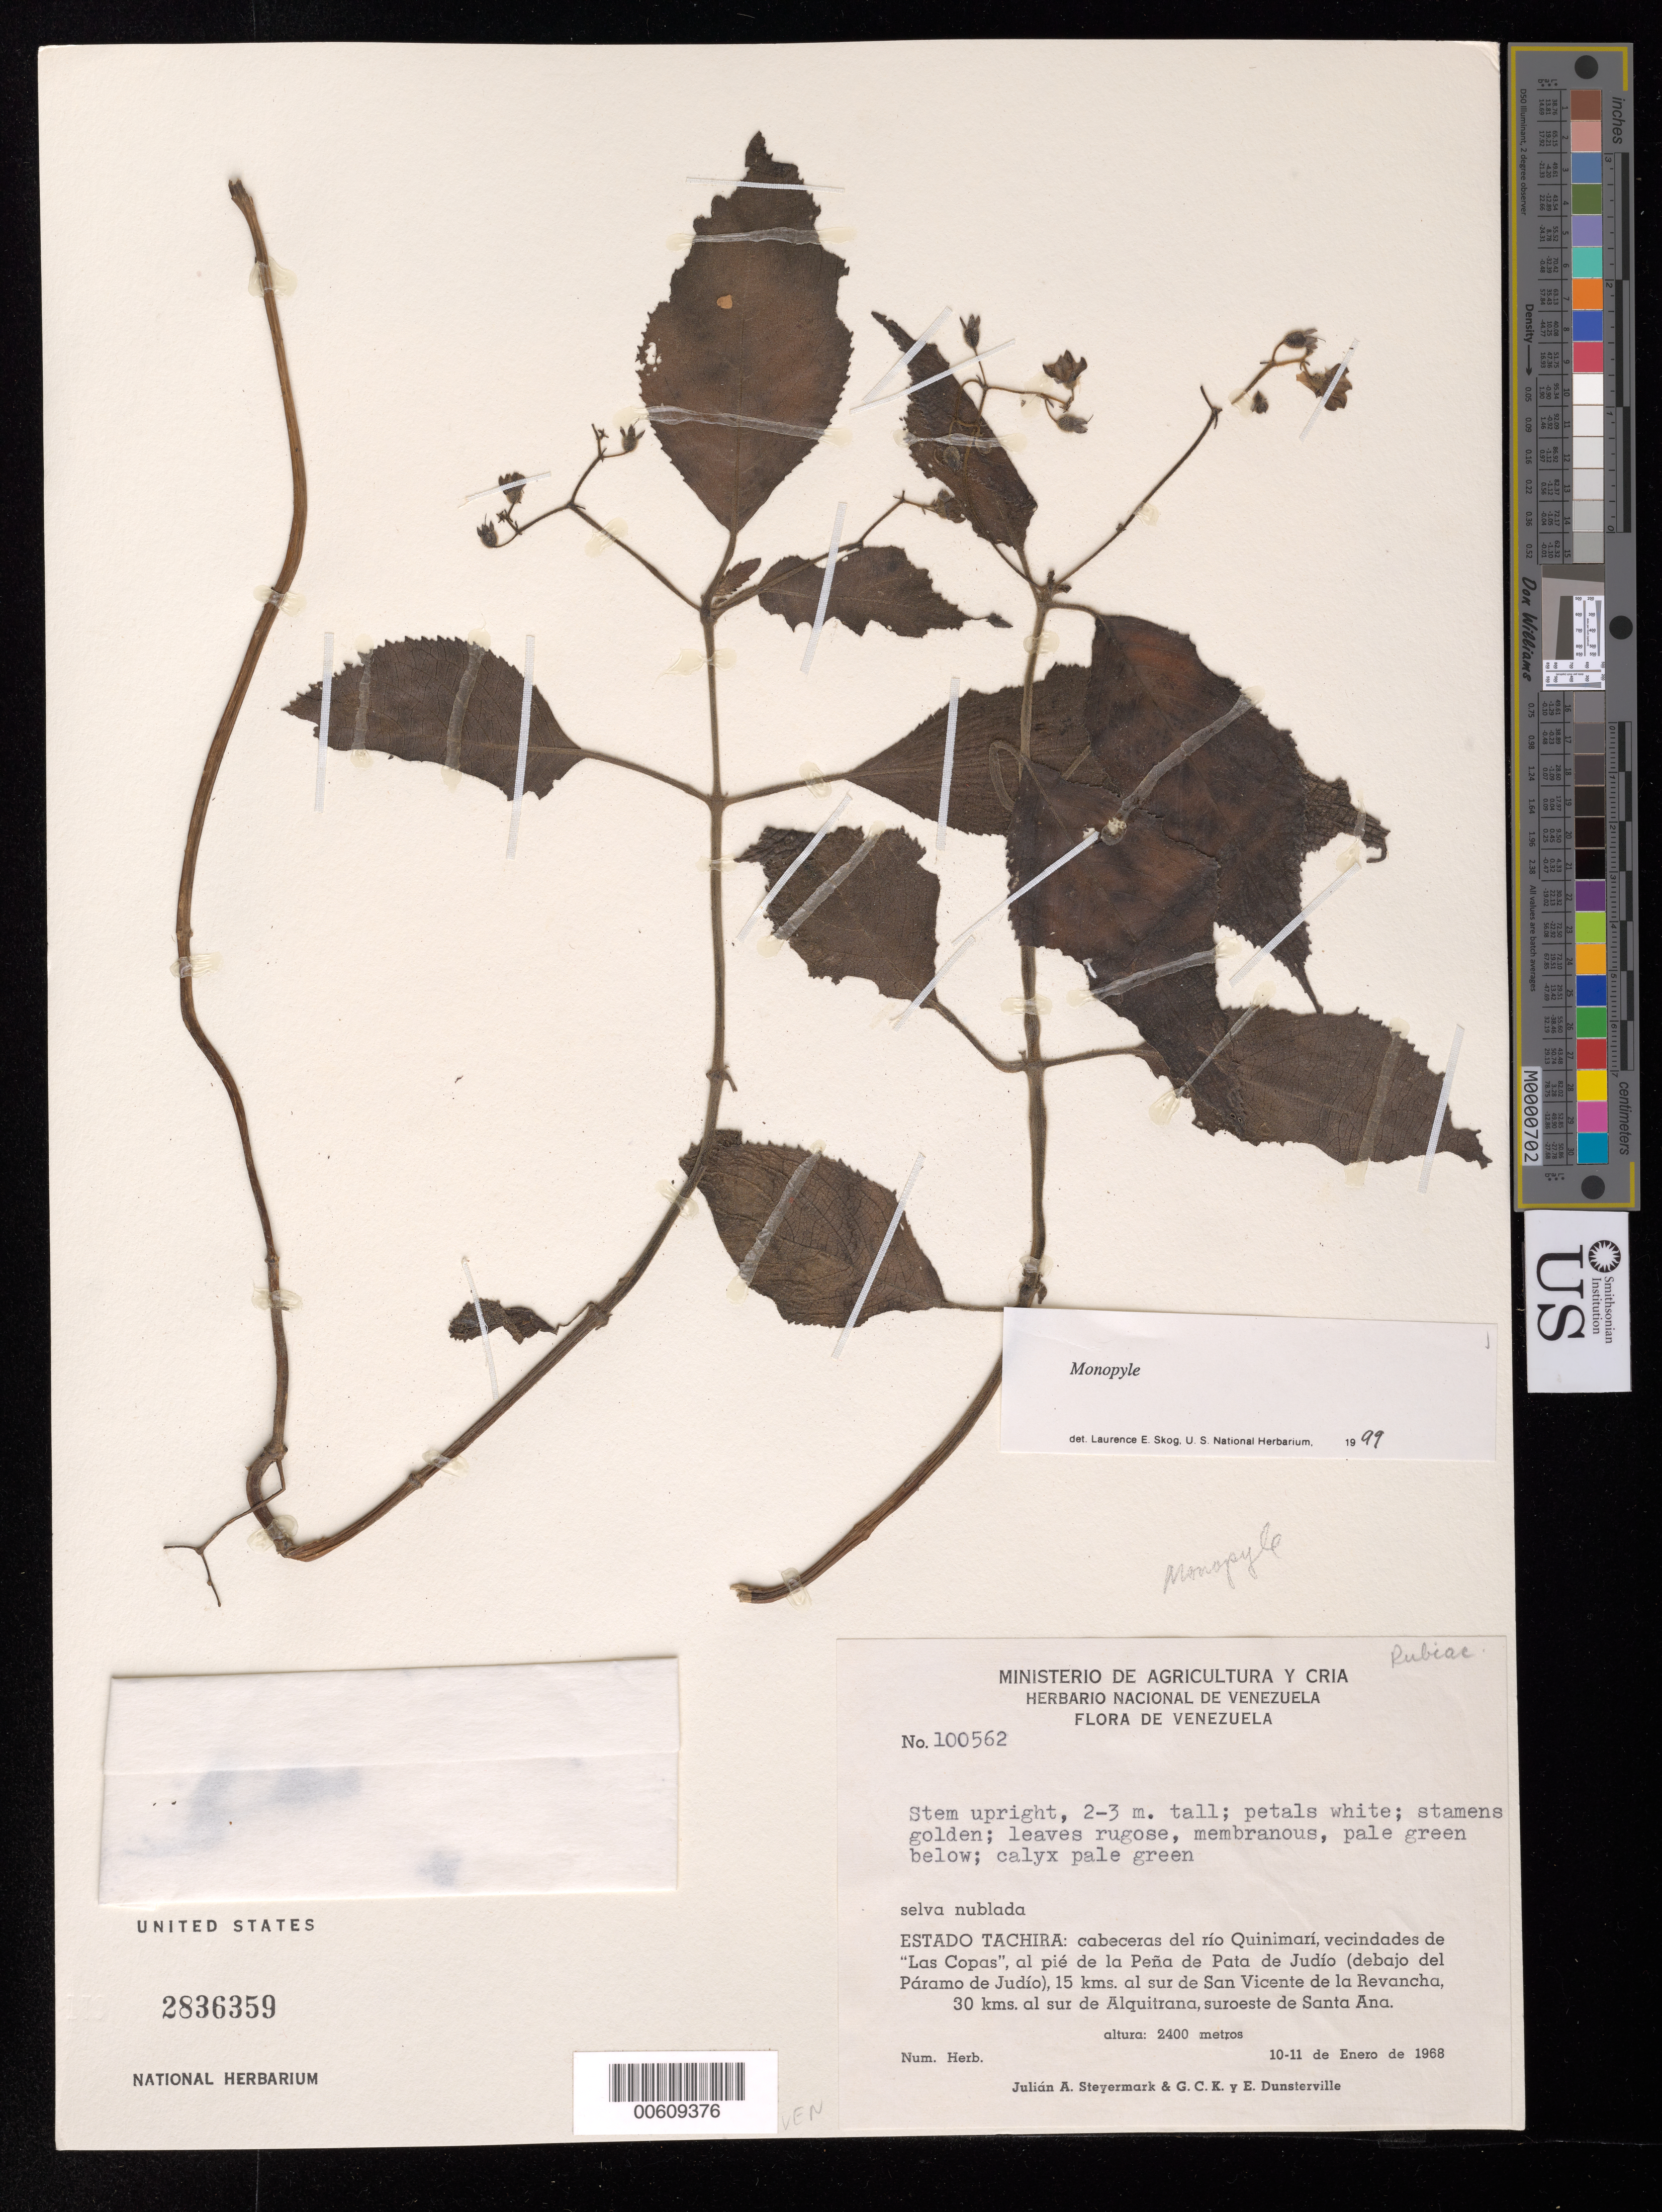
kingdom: Plantae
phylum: Tracheophyta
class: Magnoliopsida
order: Lamiales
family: Gesneriaceae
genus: Monopyle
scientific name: Monopyle sp.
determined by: Skog, Laurence E.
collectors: J. Steyermark, G. C. K. Dunsterville & E. Dunsterville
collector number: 100562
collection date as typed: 10-11 Jan 1968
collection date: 1968-01-10/1968-01-11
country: Venezuela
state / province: Táchira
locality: Cabeceras del río Quinimarí, vecindades de "Las Copas", al pié de la Peña de Pata de Judío (debajo del Páramo de Judío), 15 km al S de San Vicente de la Revancha, 30 km al S de Alquitrana, SW de Santa Ana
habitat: Selva nublada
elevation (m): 2400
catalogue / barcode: US 2836359